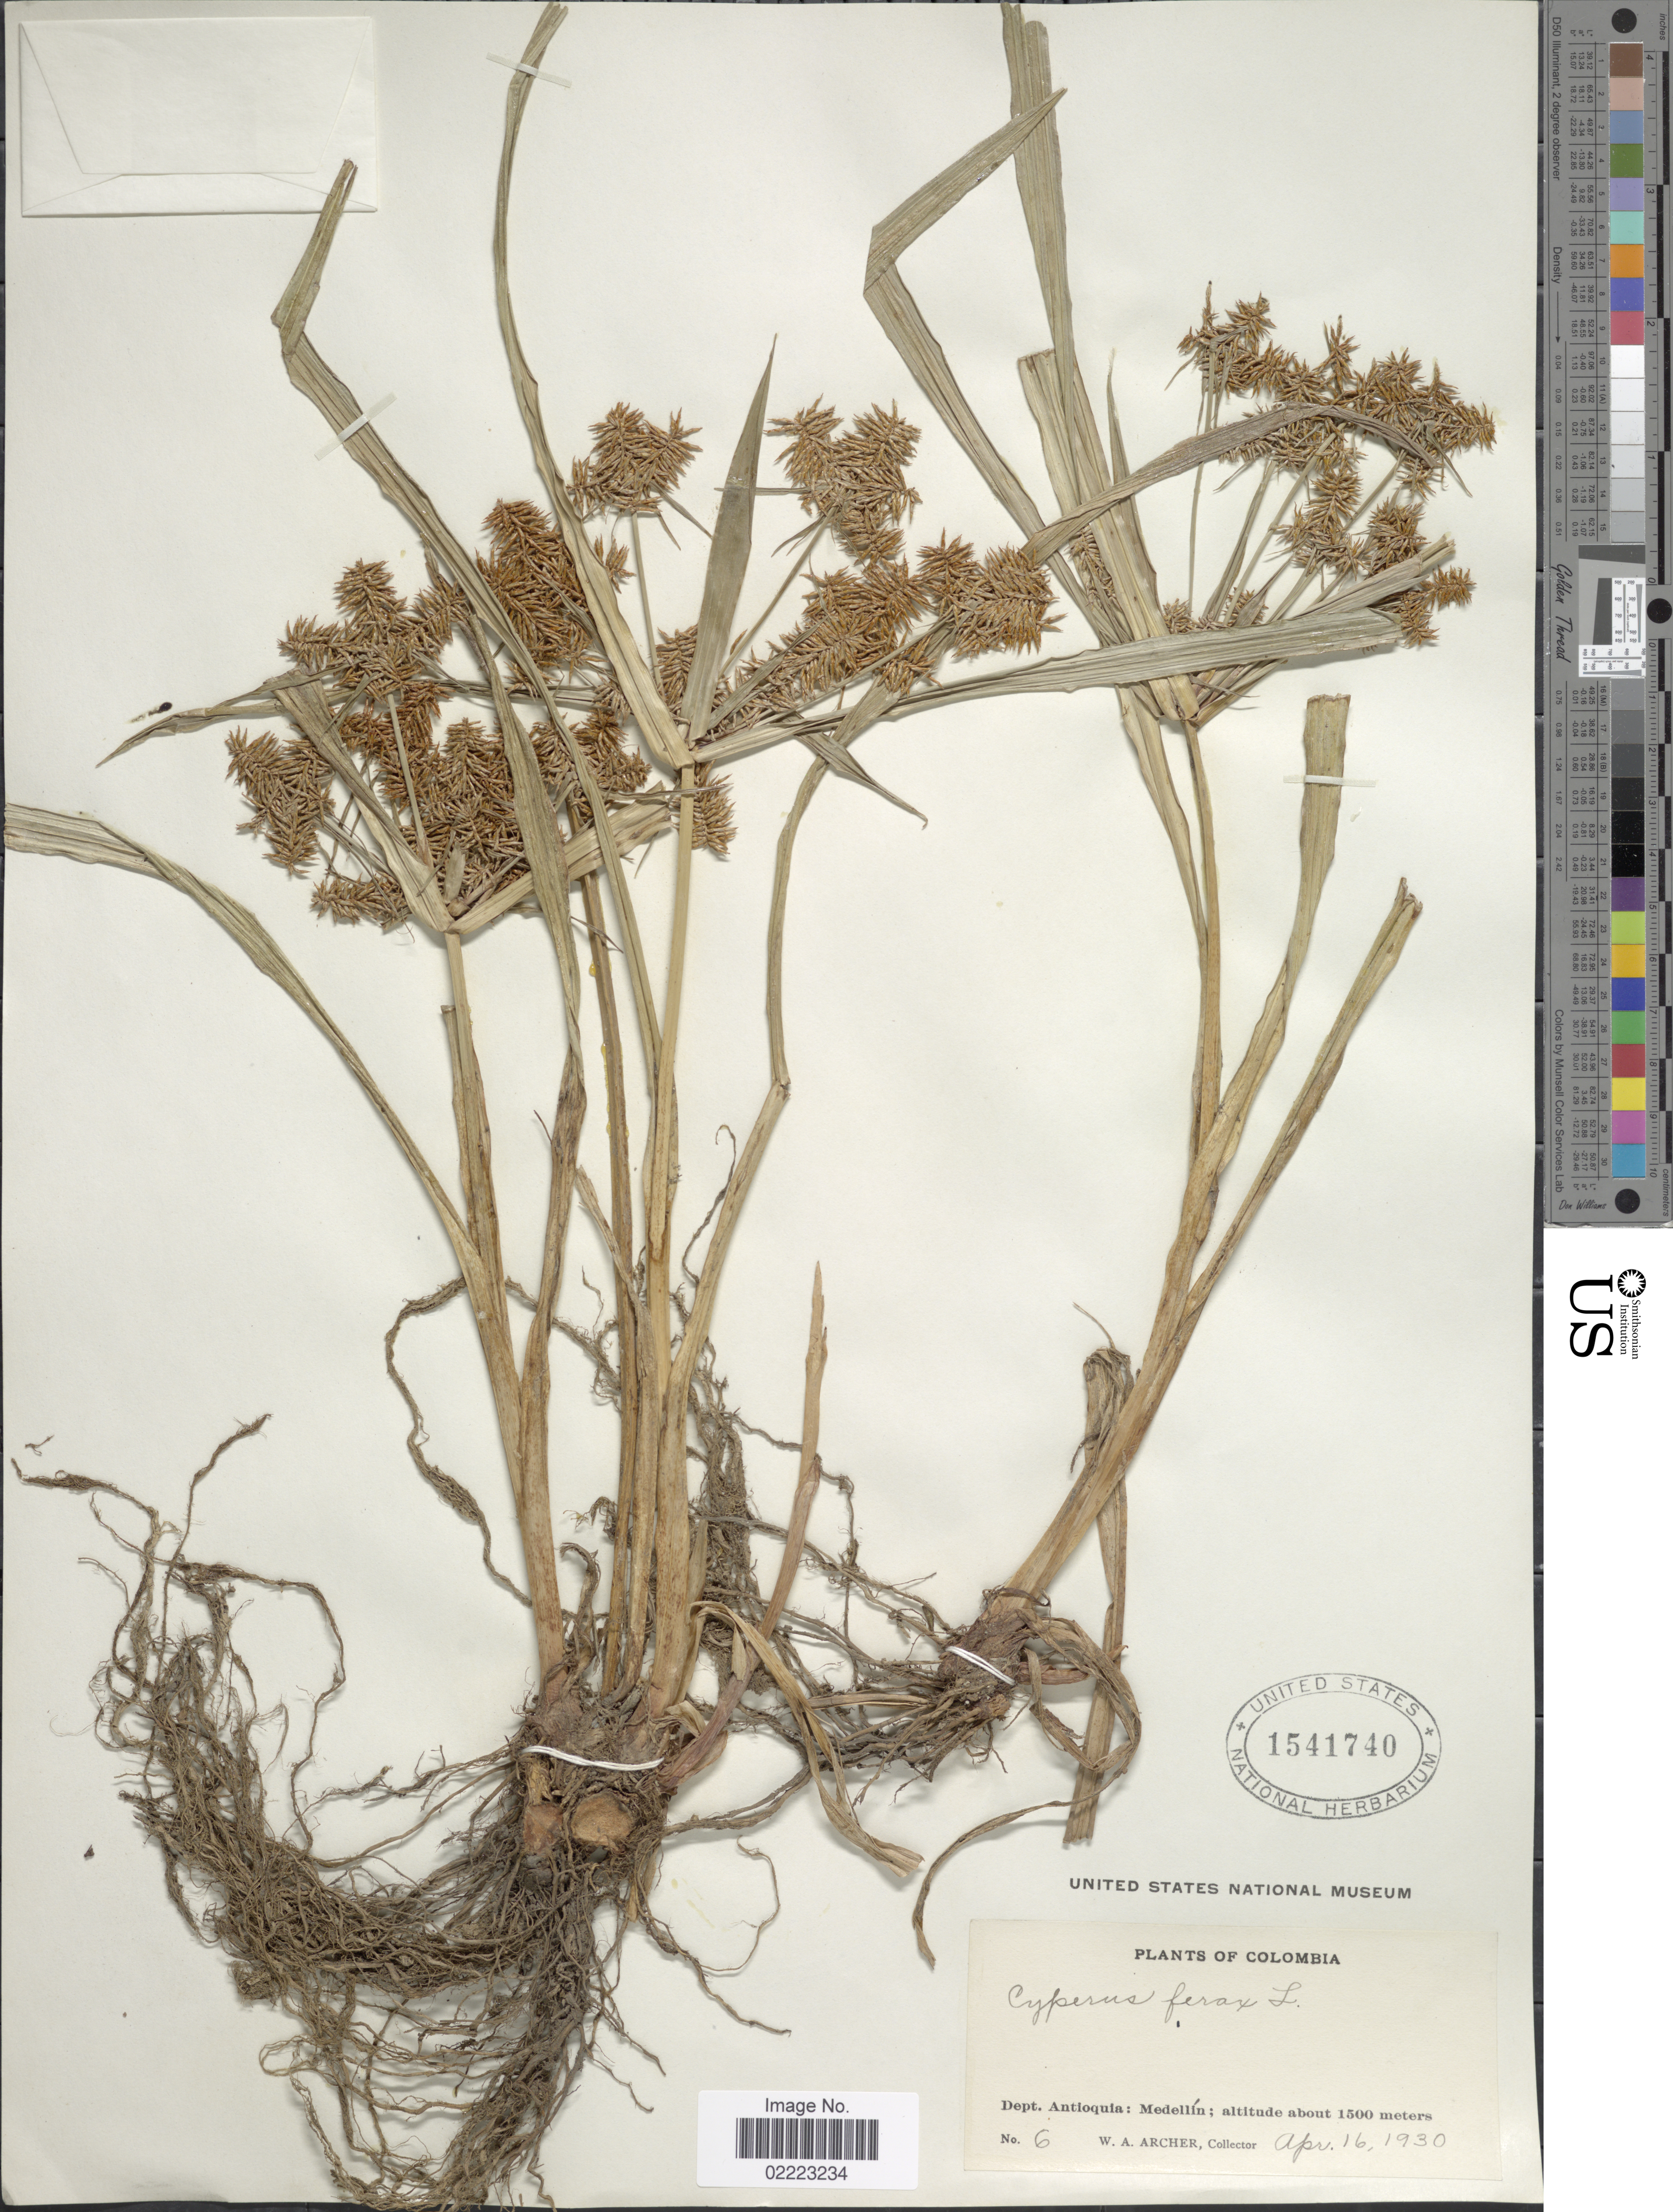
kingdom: Plantae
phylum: Tracheophyta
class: Liliopsida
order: Poales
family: Cyperaceae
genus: Cyperus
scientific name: Cyperus odoratus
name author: L.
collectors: W. A. Archer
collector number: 6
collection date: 1930-04-16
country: Colombia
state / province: Antioquia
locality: Dept. Antioquia: Medellín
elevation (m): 1500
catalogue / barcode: US 1541740